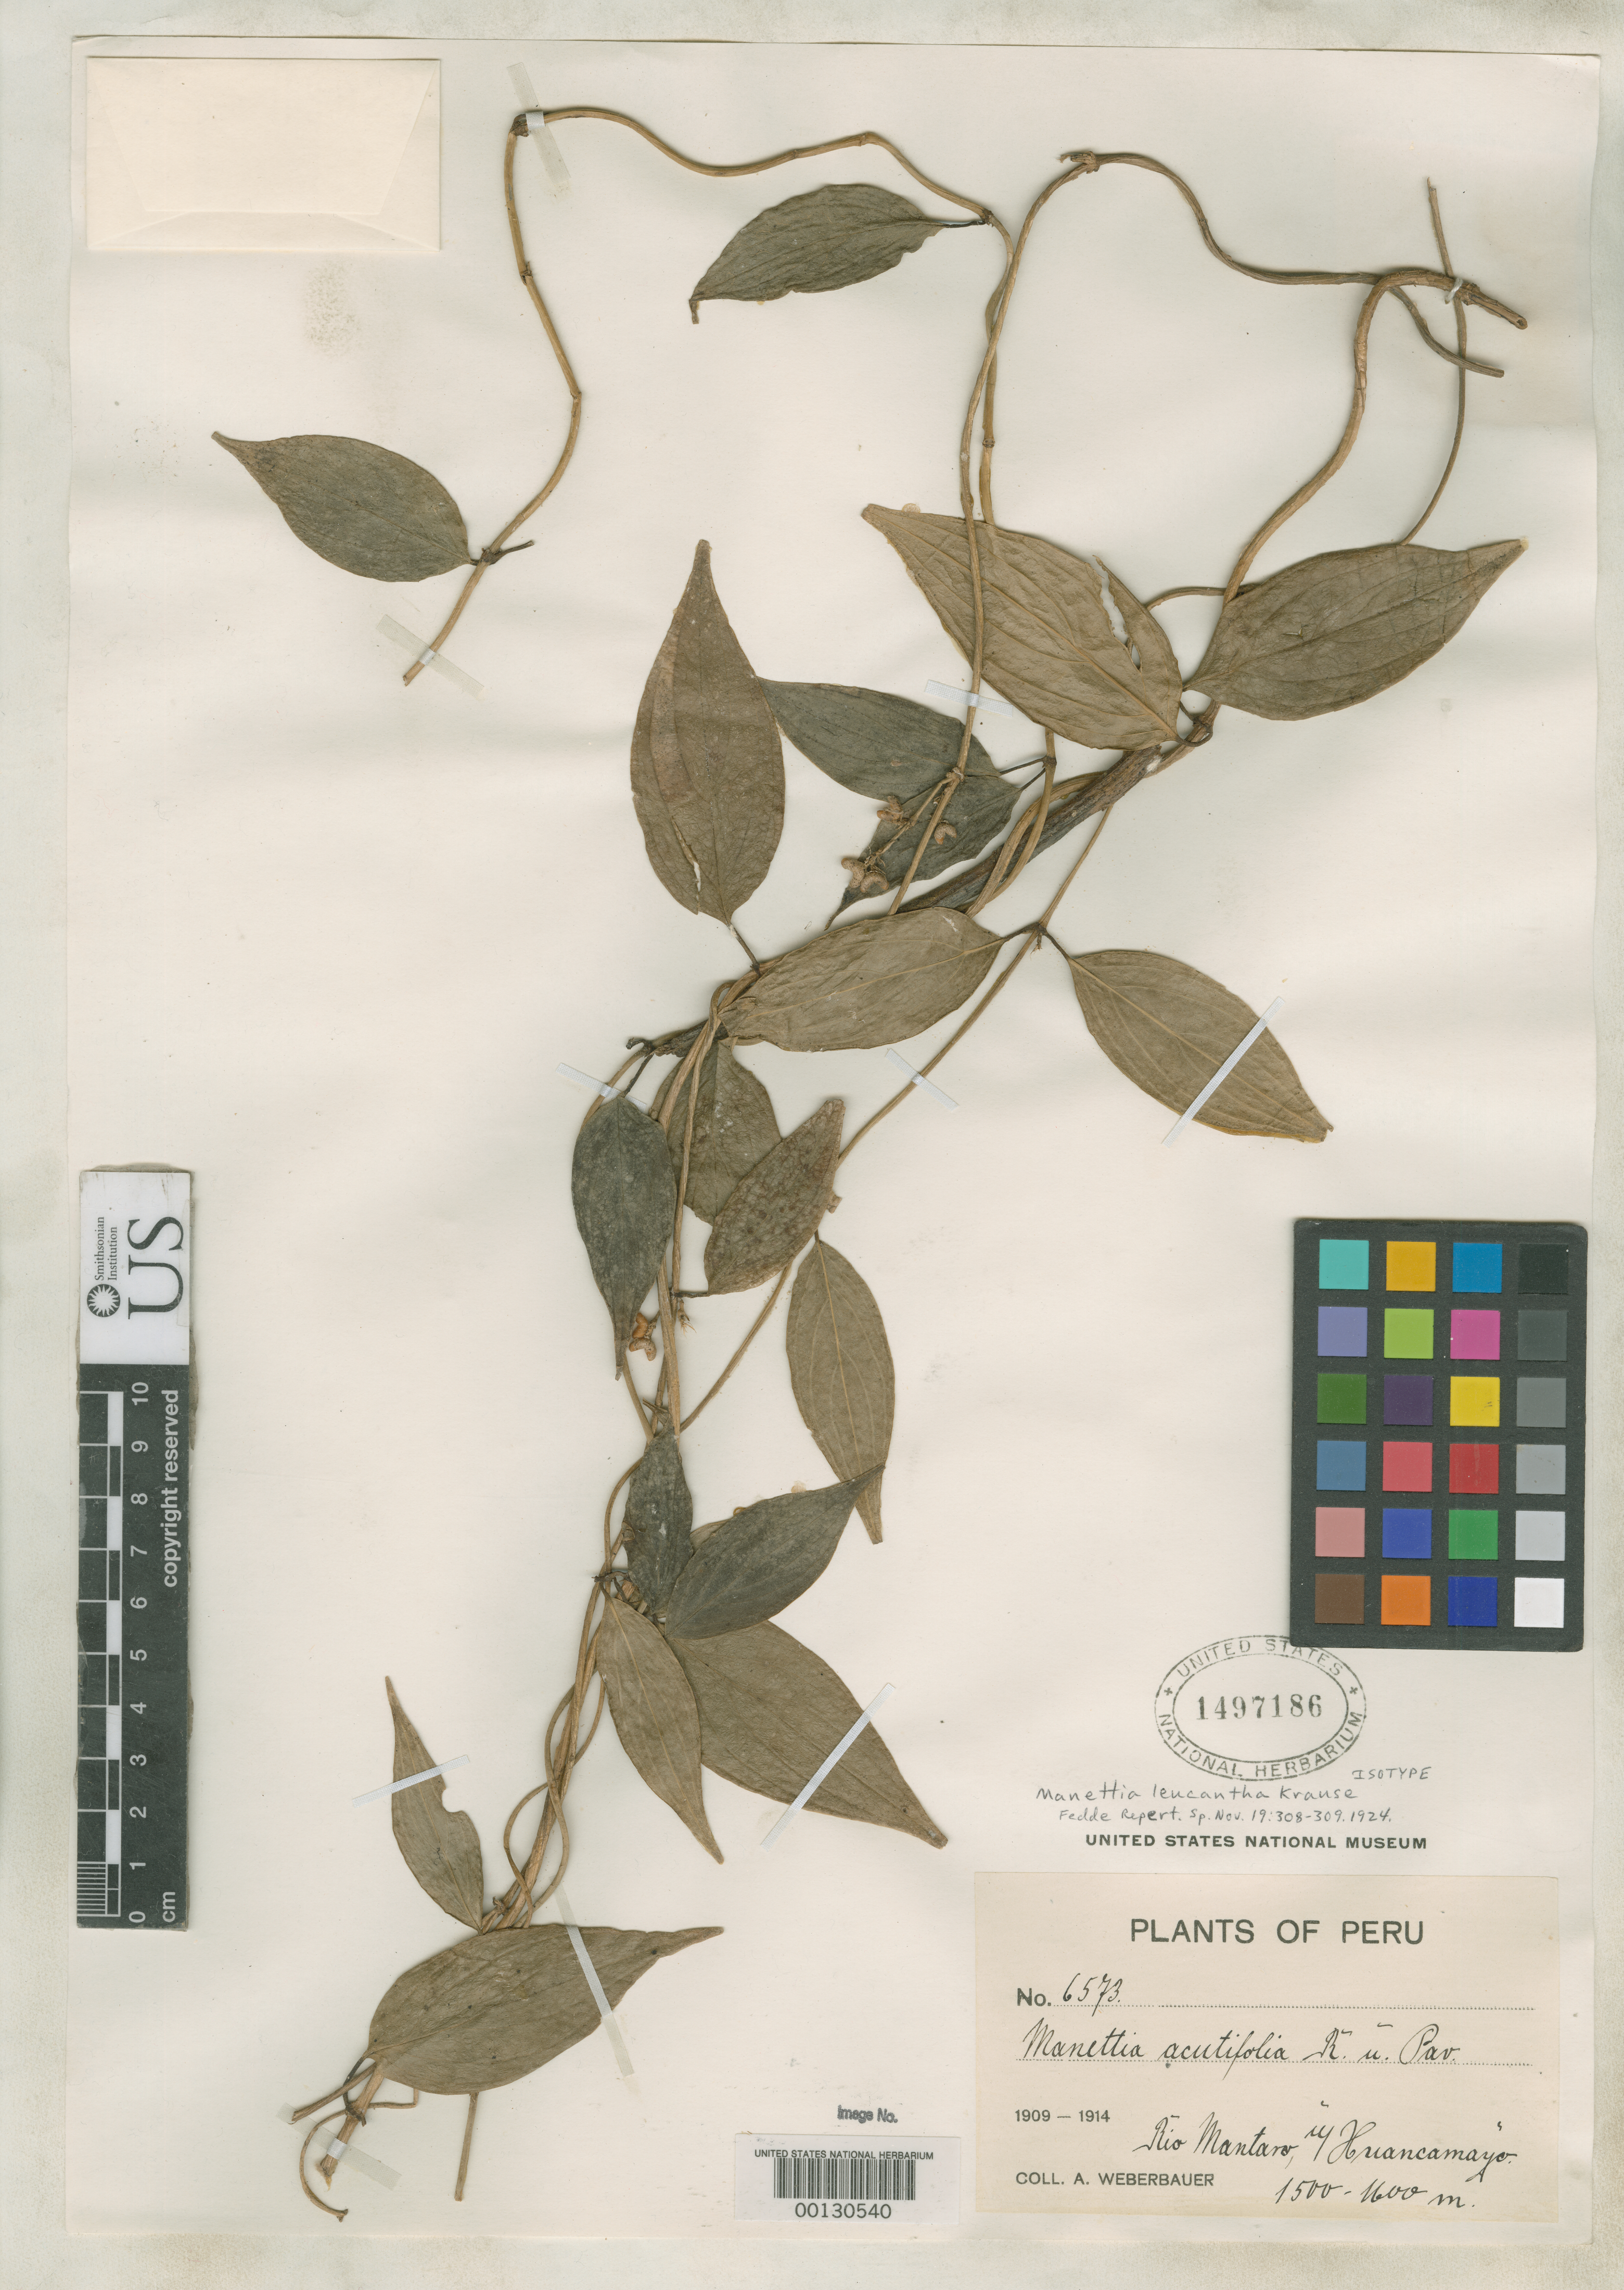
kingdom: Plantae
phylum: Tracheophyta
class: Magnoliopsida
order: Gentianales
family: Rubiaceae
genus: Manettia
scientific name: Manettia leucantha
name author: K. Krause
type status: Isotype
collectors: A. Weberbauer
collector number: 6573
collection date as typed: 04 Apr 1913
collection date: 1913-04-04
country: Peru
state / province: Huancavelica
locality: Río Mantaro unterhalb Huancamayo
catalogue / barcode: US 1497186